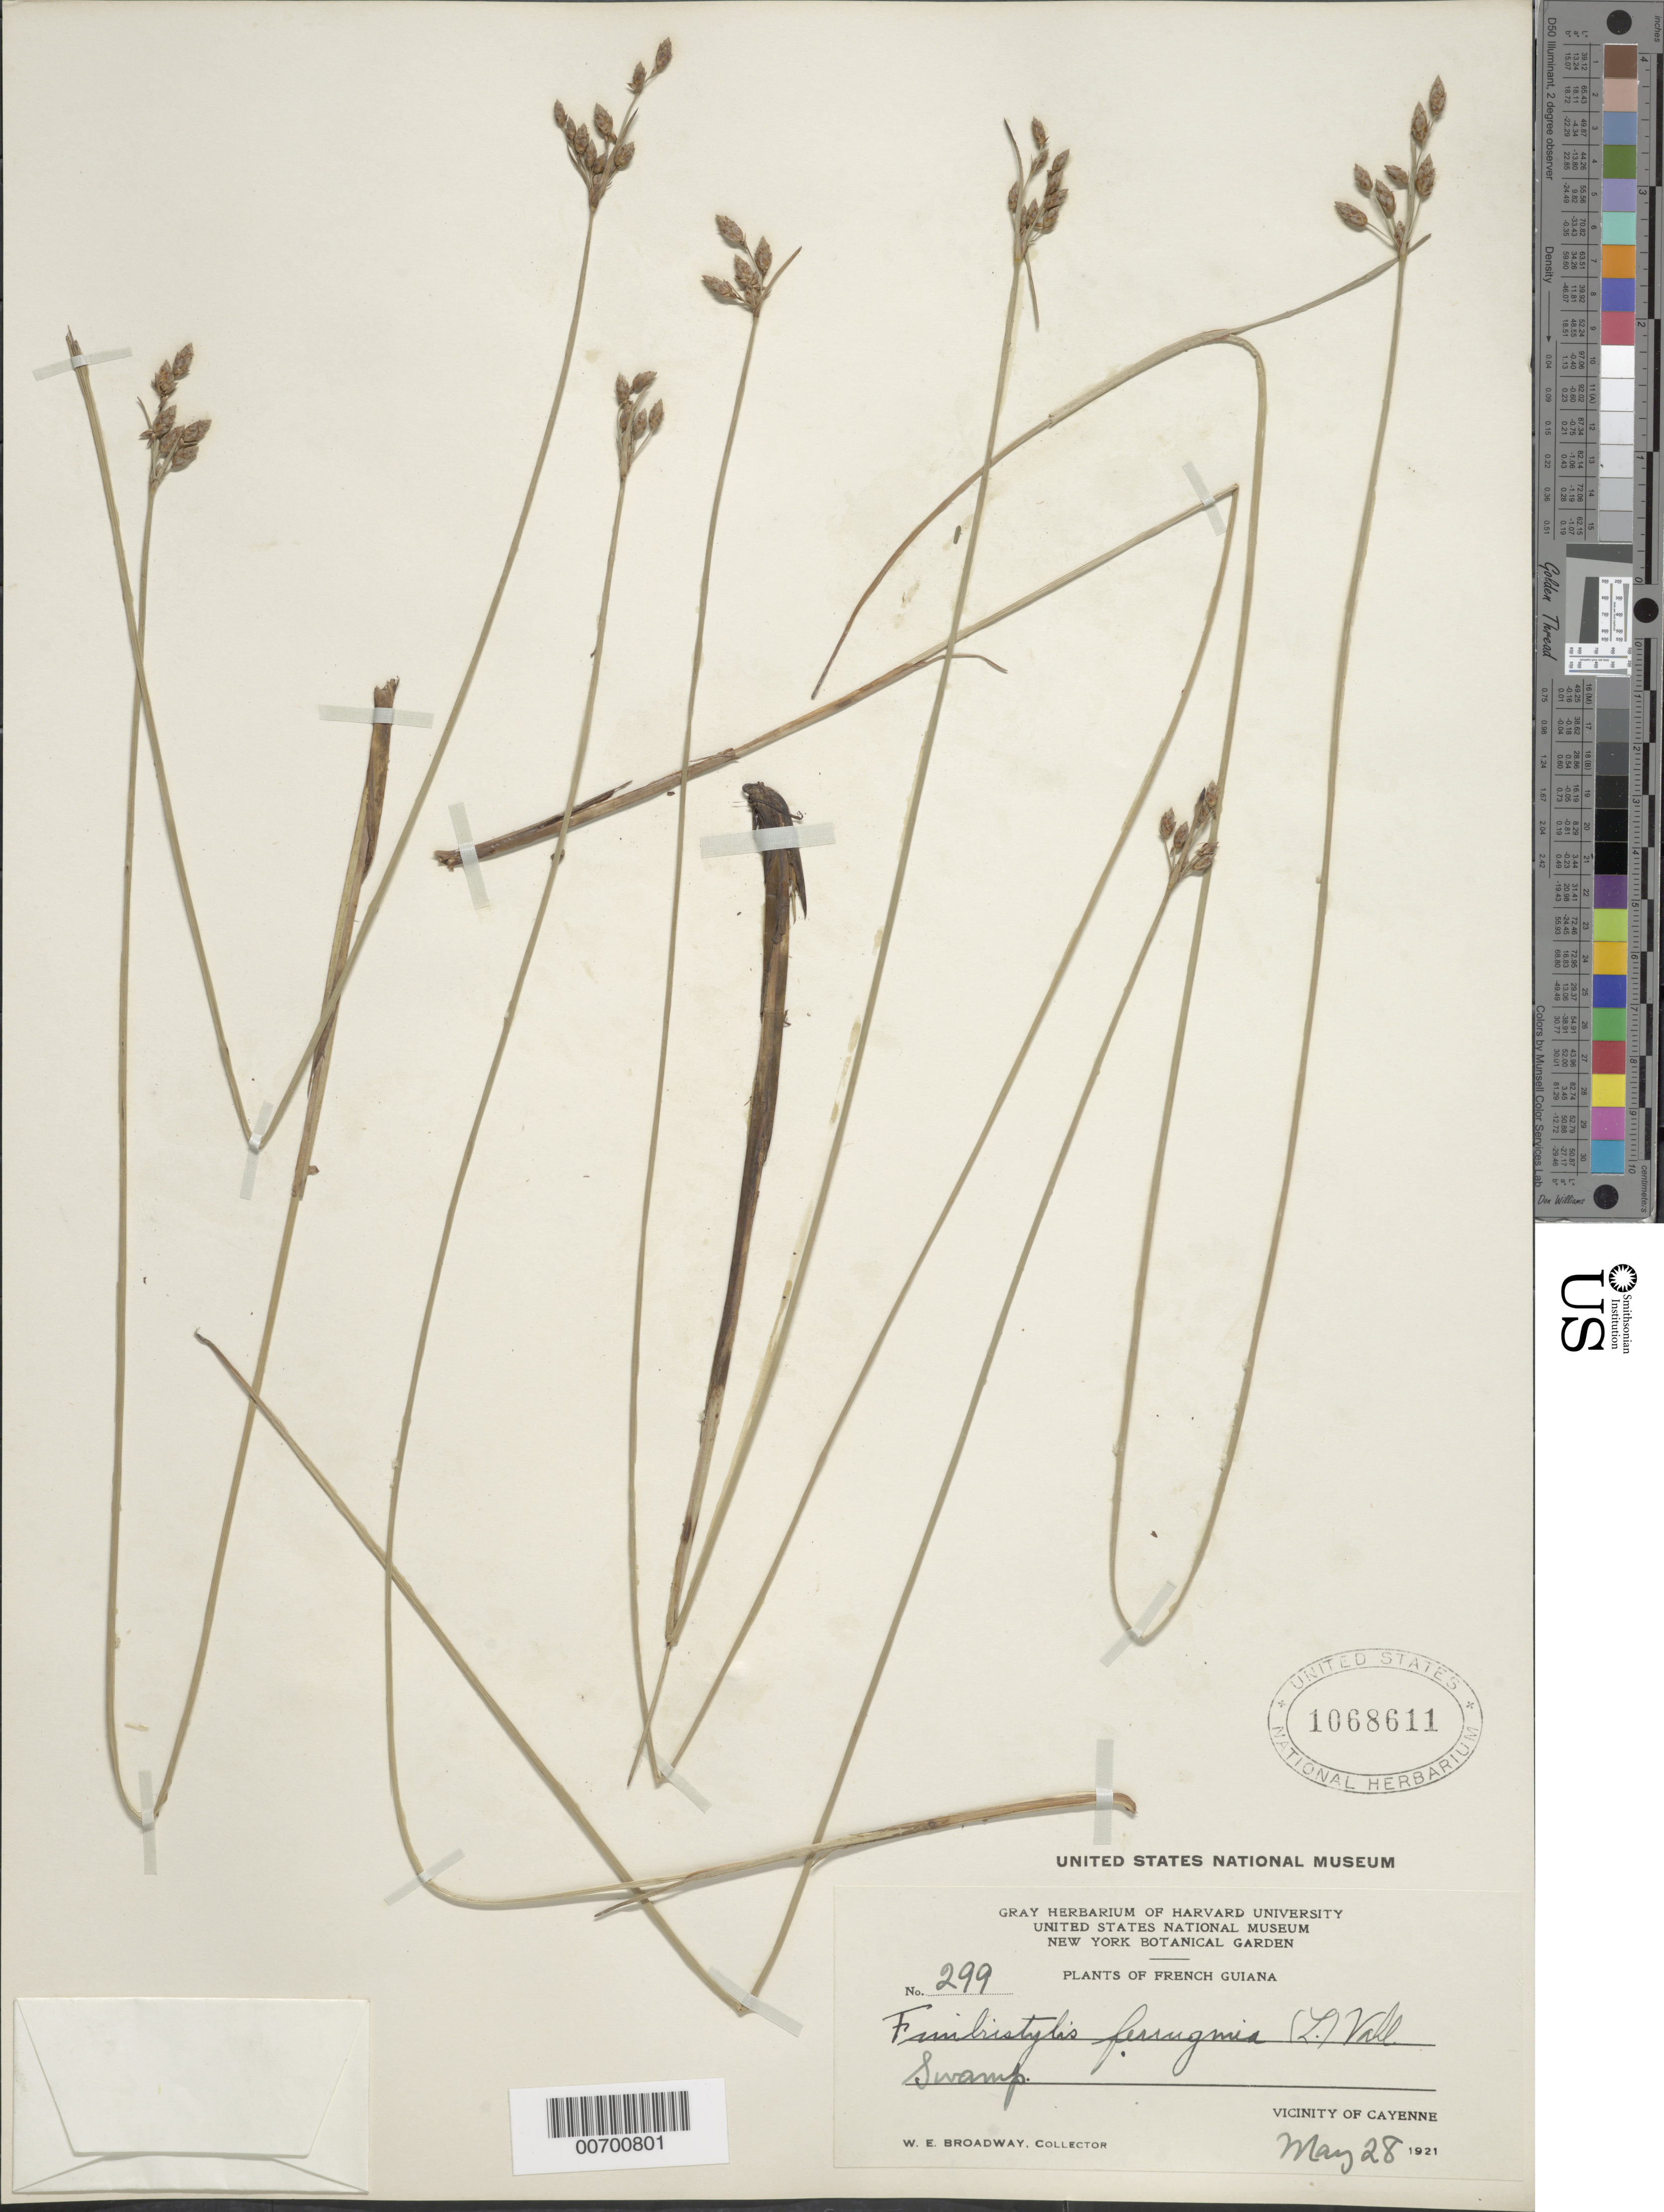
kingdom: Plantae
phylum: Tracheophyta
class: Liliopsida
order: Poales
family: Cyperaceae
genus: Fimbristylis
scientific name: Fimbristylis ferruginea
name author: (L.) Vahl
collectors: W. E. Broadway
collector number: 299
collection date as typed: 28-May-21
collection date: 1921-05-28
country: French Guiana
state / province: Cayenne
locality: Cayenne, vic.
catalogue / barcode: US 1068611